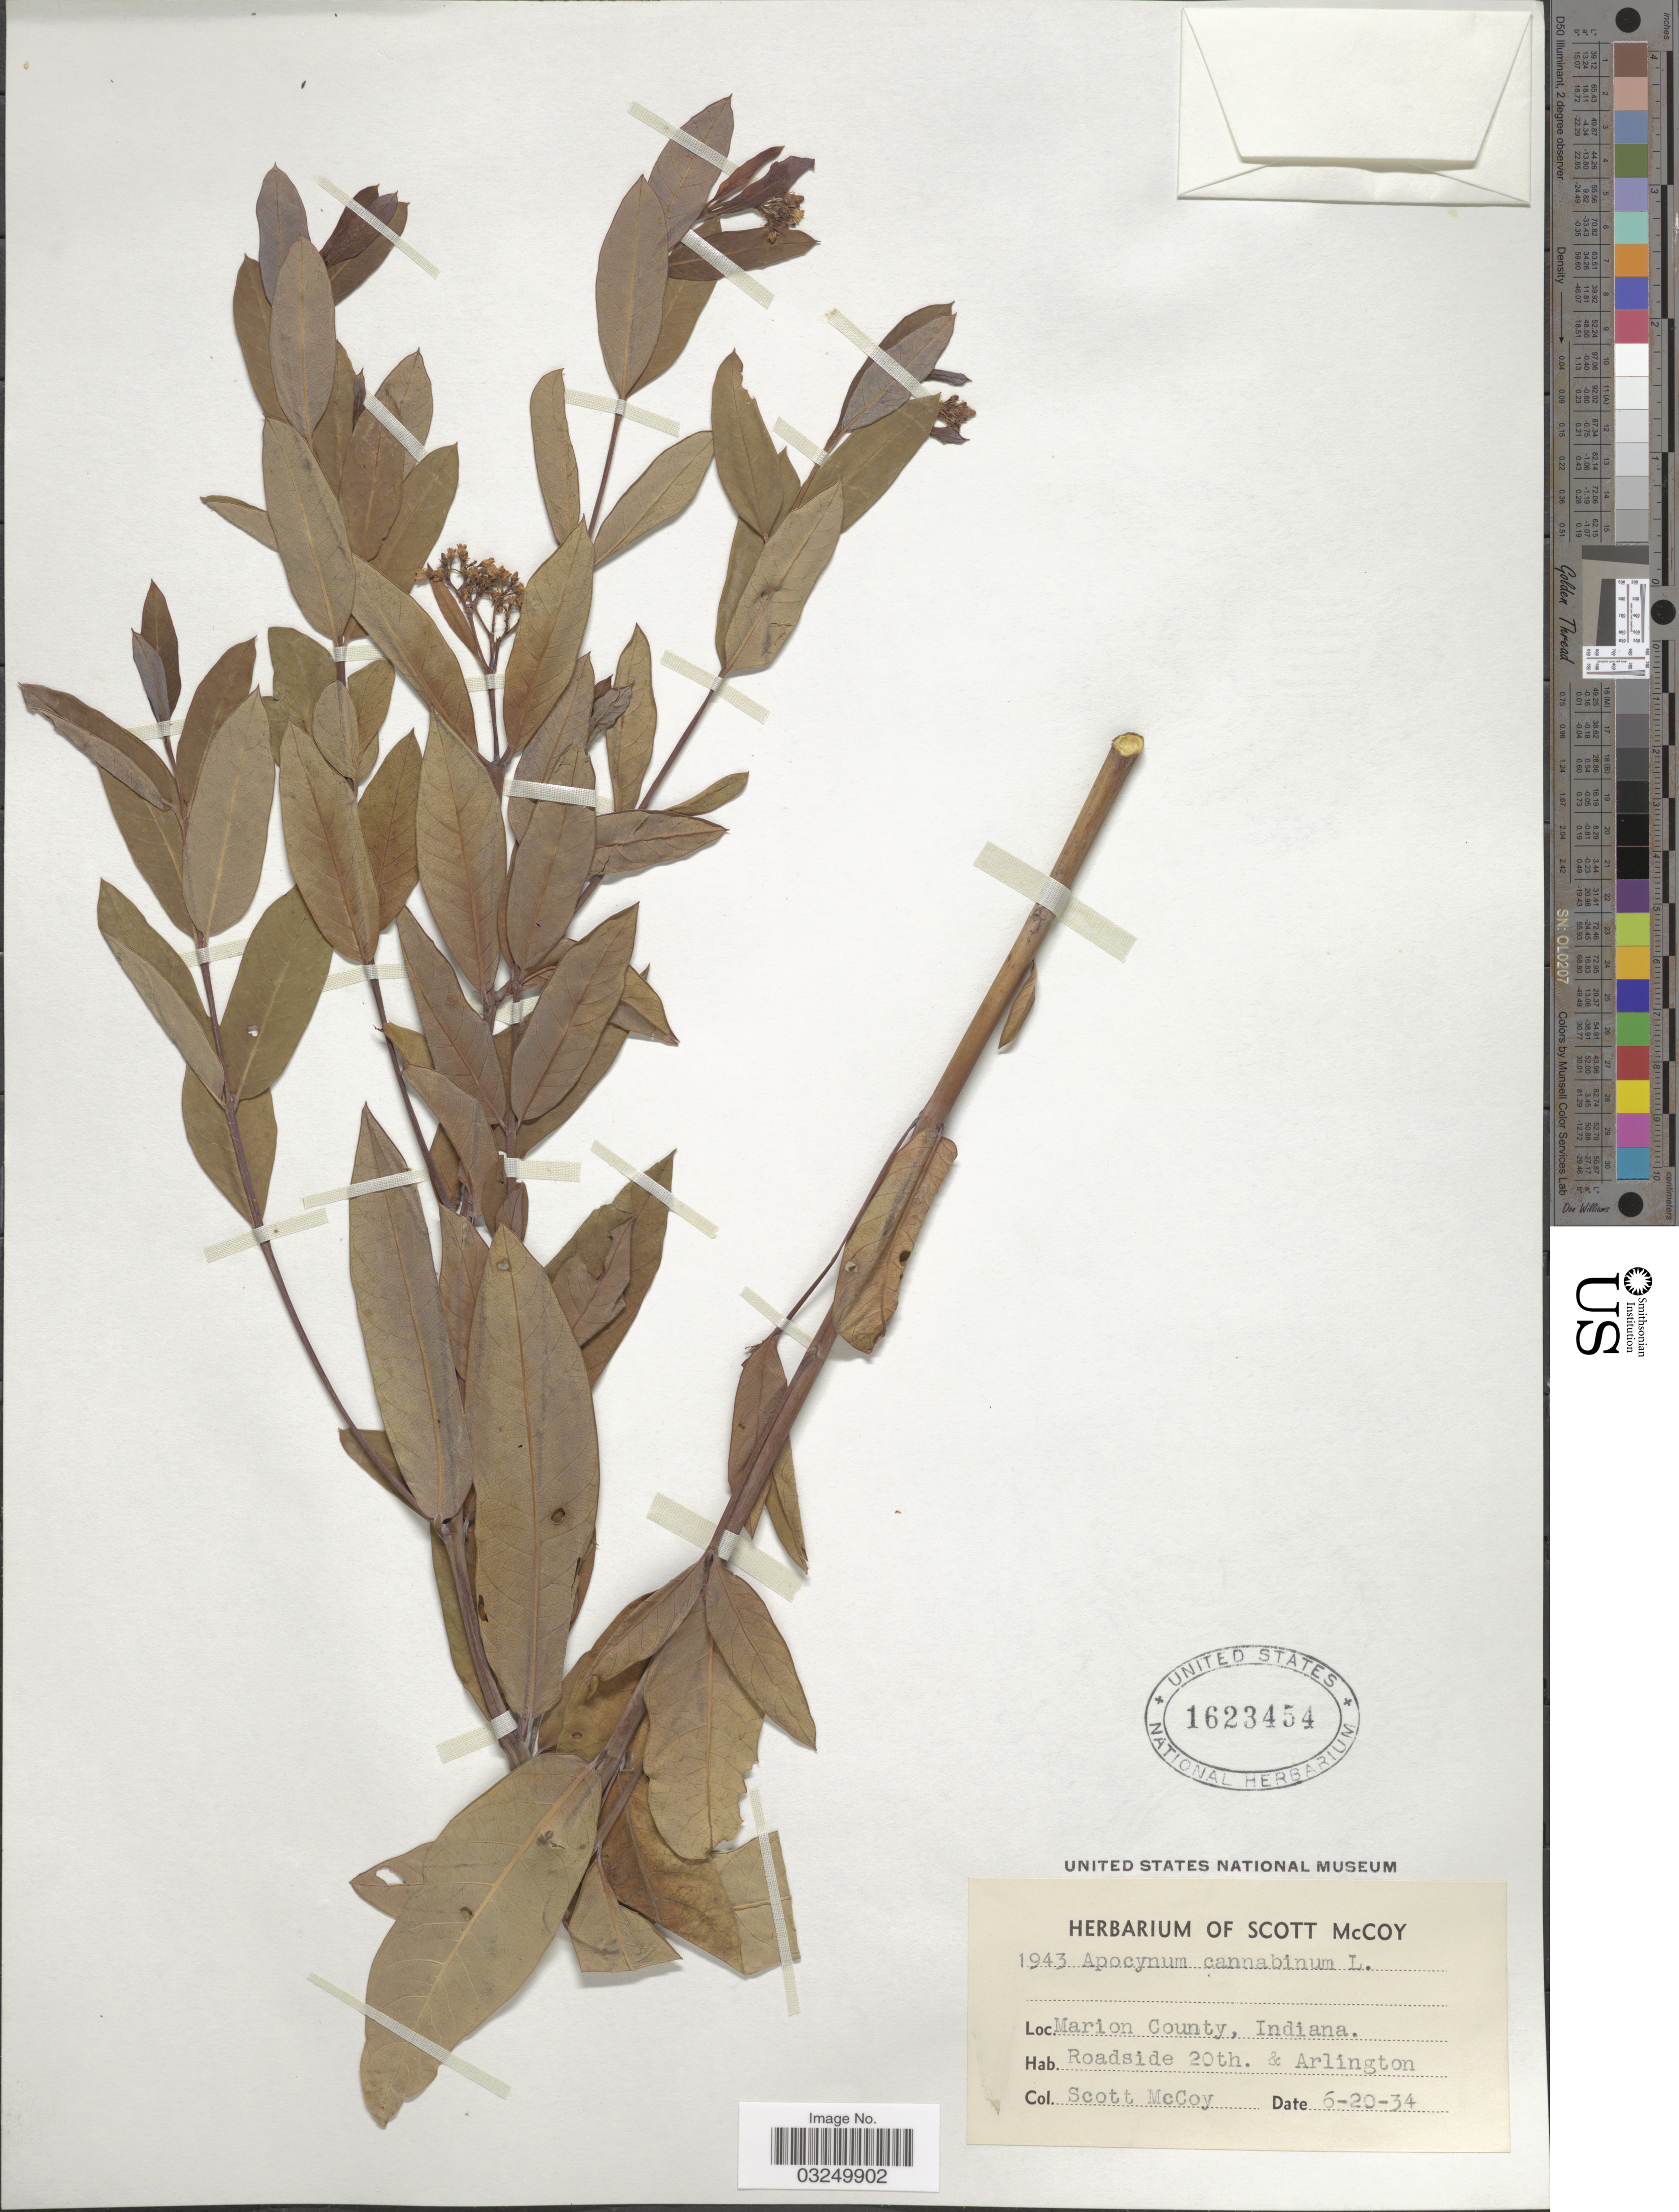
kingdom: Plantae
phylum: Tracheophyta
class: Magnoliopsida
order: Gentianales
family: Apocynaceae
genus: Apocynum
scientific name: Apocynum cannabinum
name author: L.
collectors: S. McCoy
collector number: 1943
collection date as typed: Transcribed d/m/y: 20/6/34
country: United States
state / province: Indiana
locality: Marion County. Roadside 20th. & Arlington.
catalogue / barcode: US 1623454